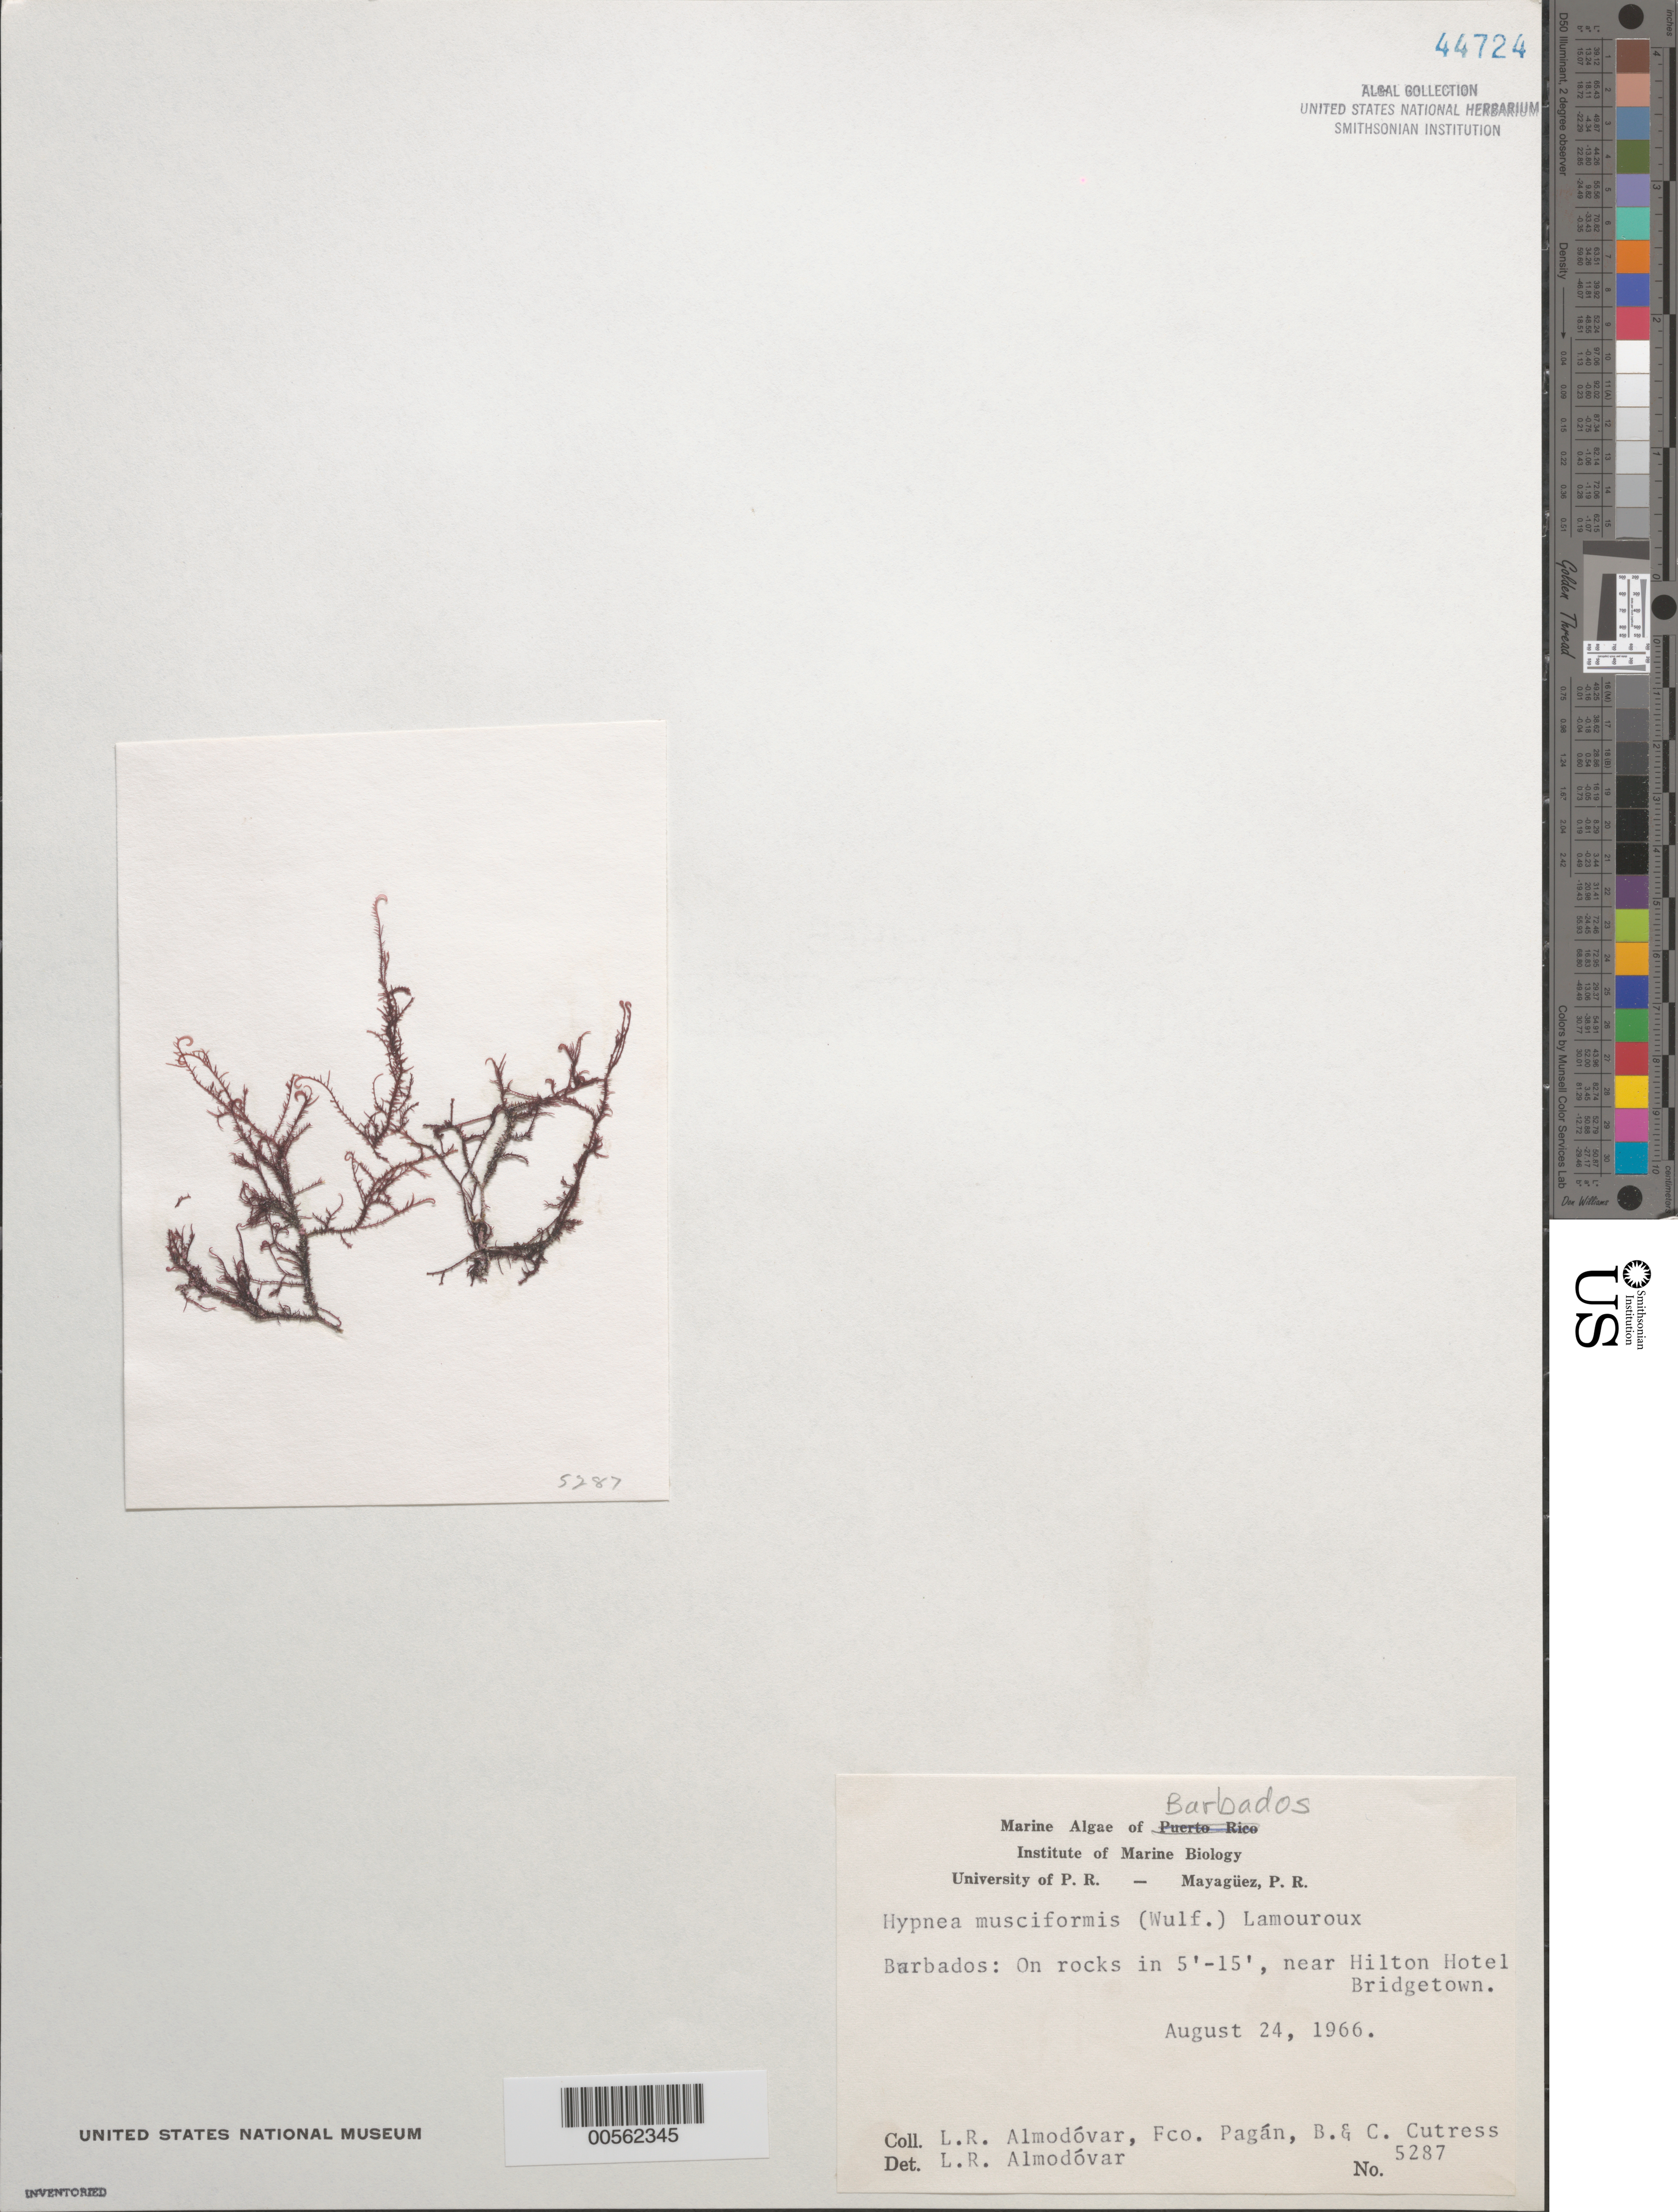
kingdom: Plantae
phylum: Rhodophyta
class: Florideophyceae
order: Gigartinales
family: Cystocloniaceae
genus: Hypnea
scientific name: Hypnea musciformis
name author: (Wulfen) J.V.Lamouroux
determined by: Almodovar, L. R.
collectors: L. Almodovar, F. Pagan, B. Cutress & C. Cutress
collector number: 5287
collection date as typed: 24 Aug 1966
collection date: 1966-08-24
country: Barbados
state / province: Saint Michael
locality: Bridgetown, near Hilton Hotel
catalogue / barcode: US 44724